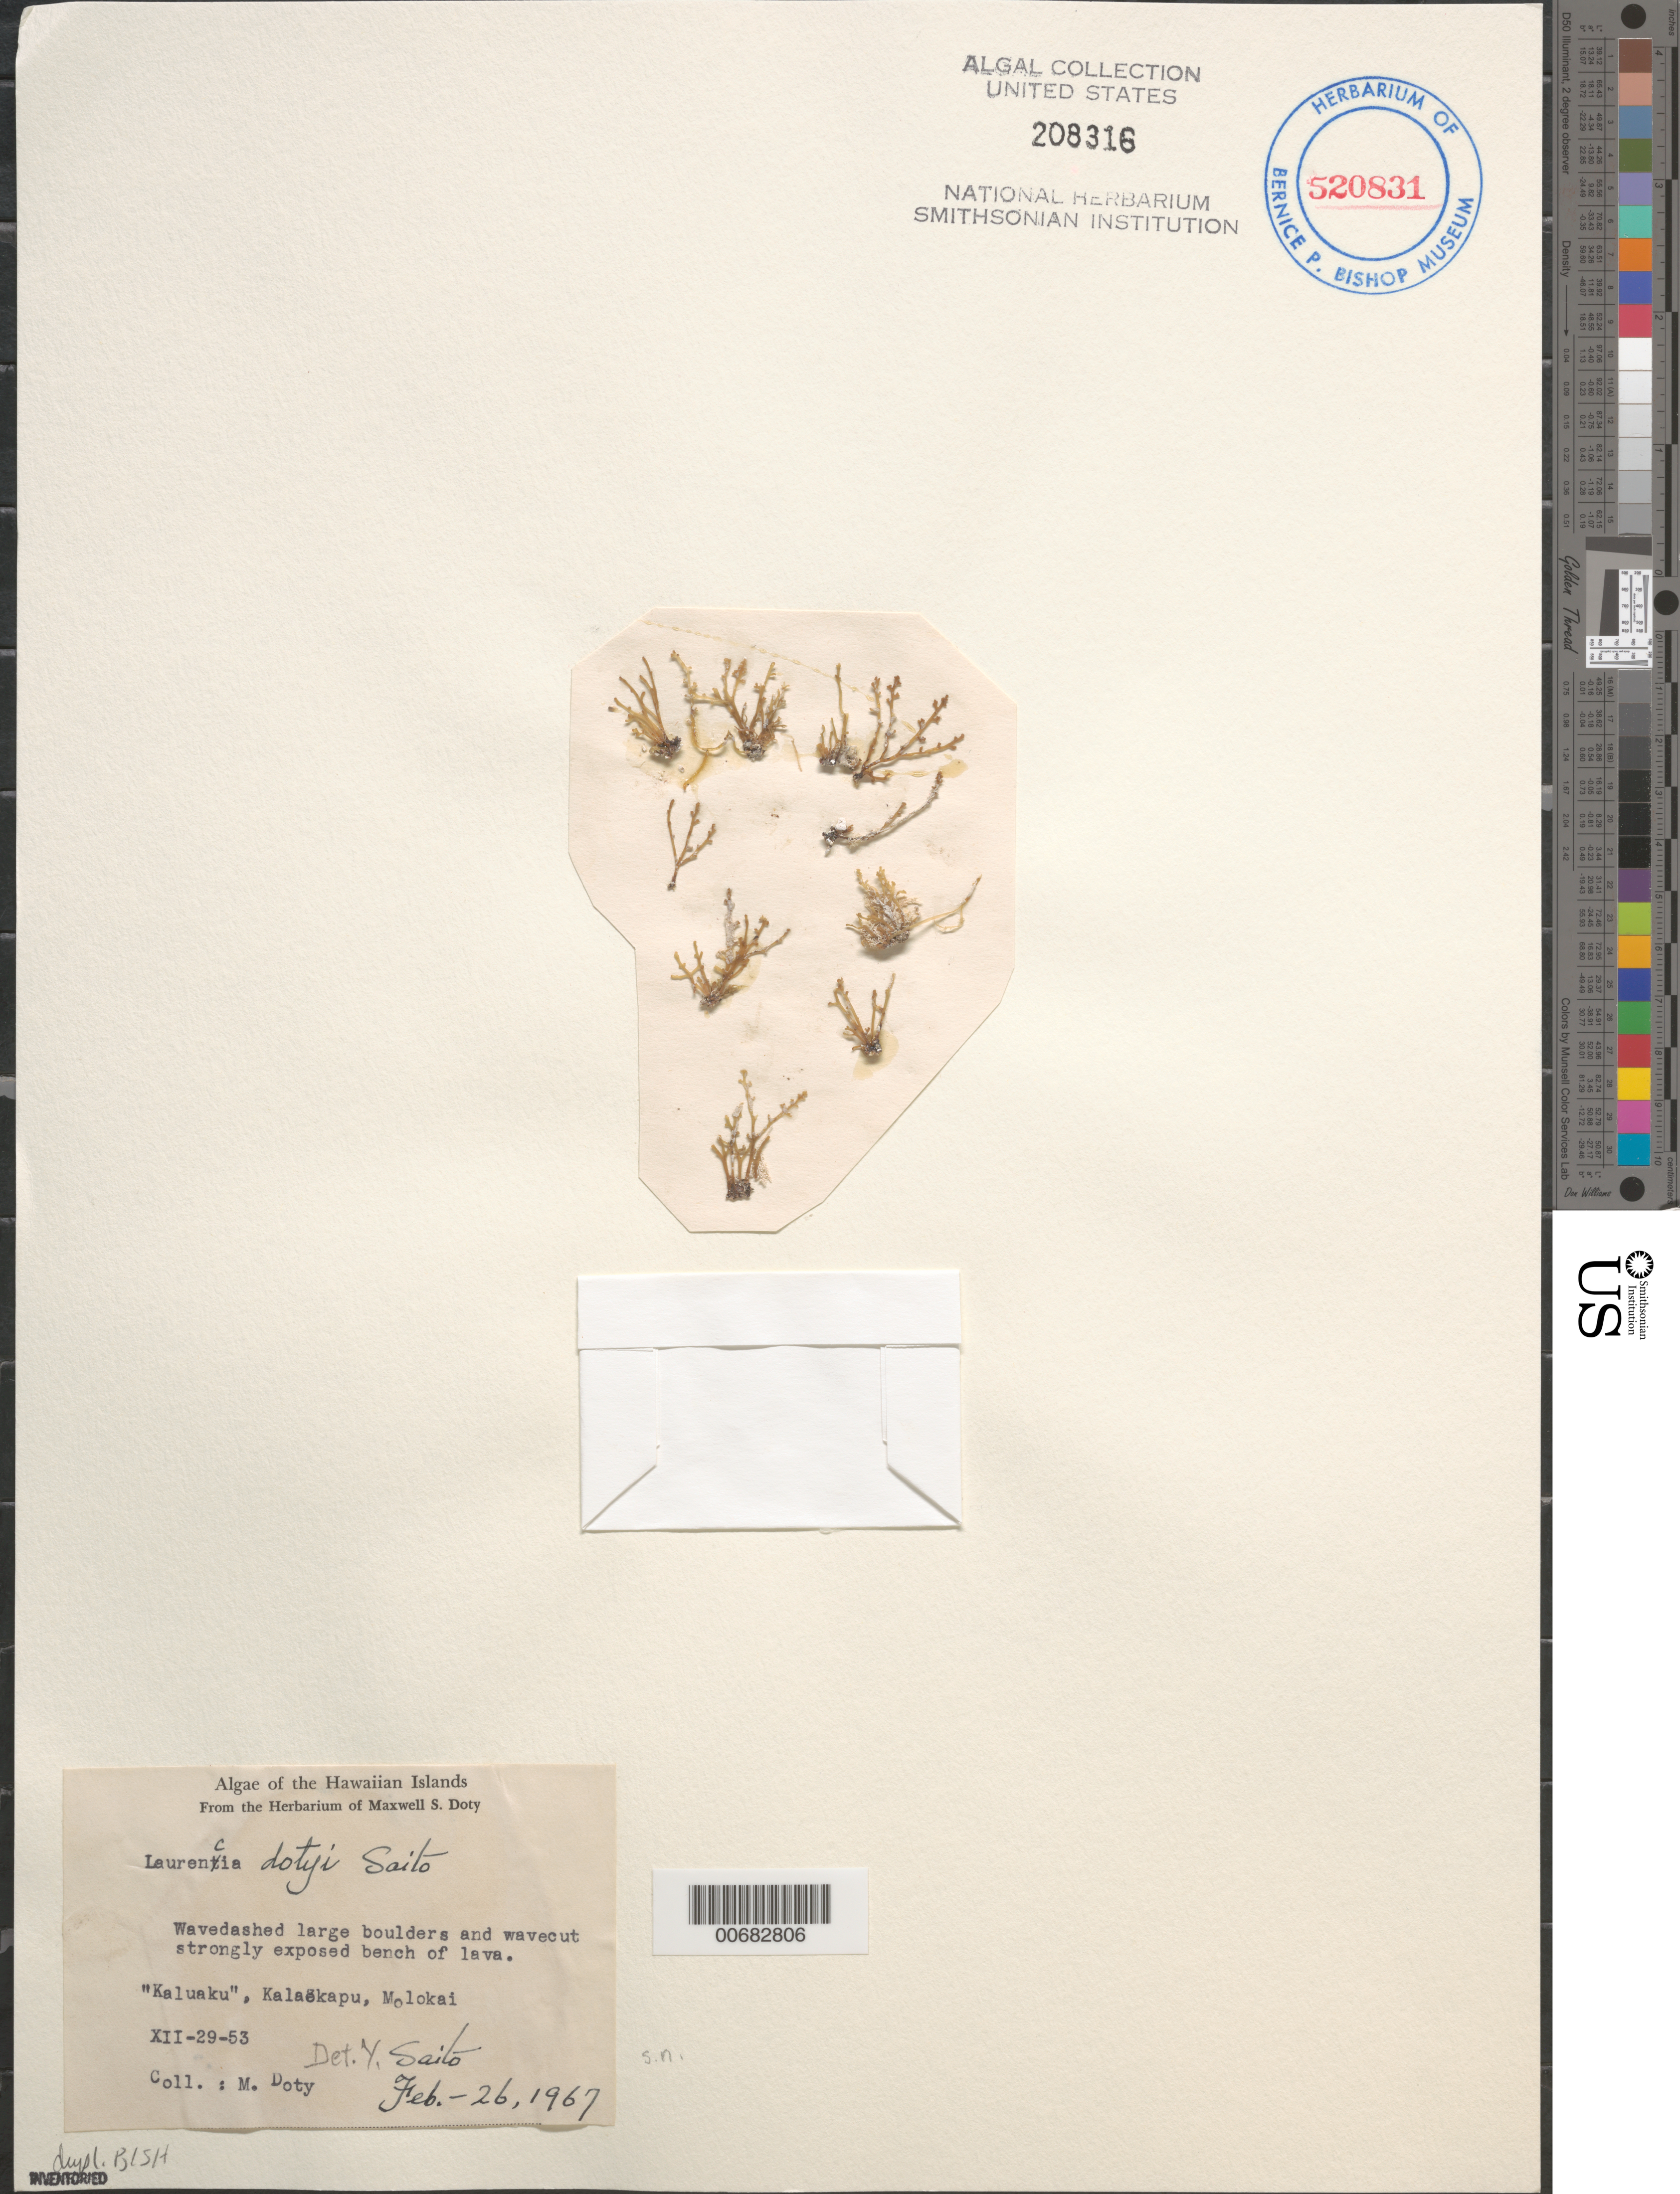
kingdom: Plantae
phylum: Rhodophyta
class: Florideophyceae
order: Ceramiales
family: Rhodomelaceae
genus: Chondrophycus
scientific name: Chondrophycus dotyi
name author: (Saito) K.W. Nam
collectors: M. S. Doty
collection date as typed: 29 Dec 1953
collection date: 1953-12-29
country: United States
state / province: Hawaii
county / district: Maui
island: Moloka'i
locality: Kuluaku ("Kaluaku"), Kalaekapu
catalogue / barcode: US 208316